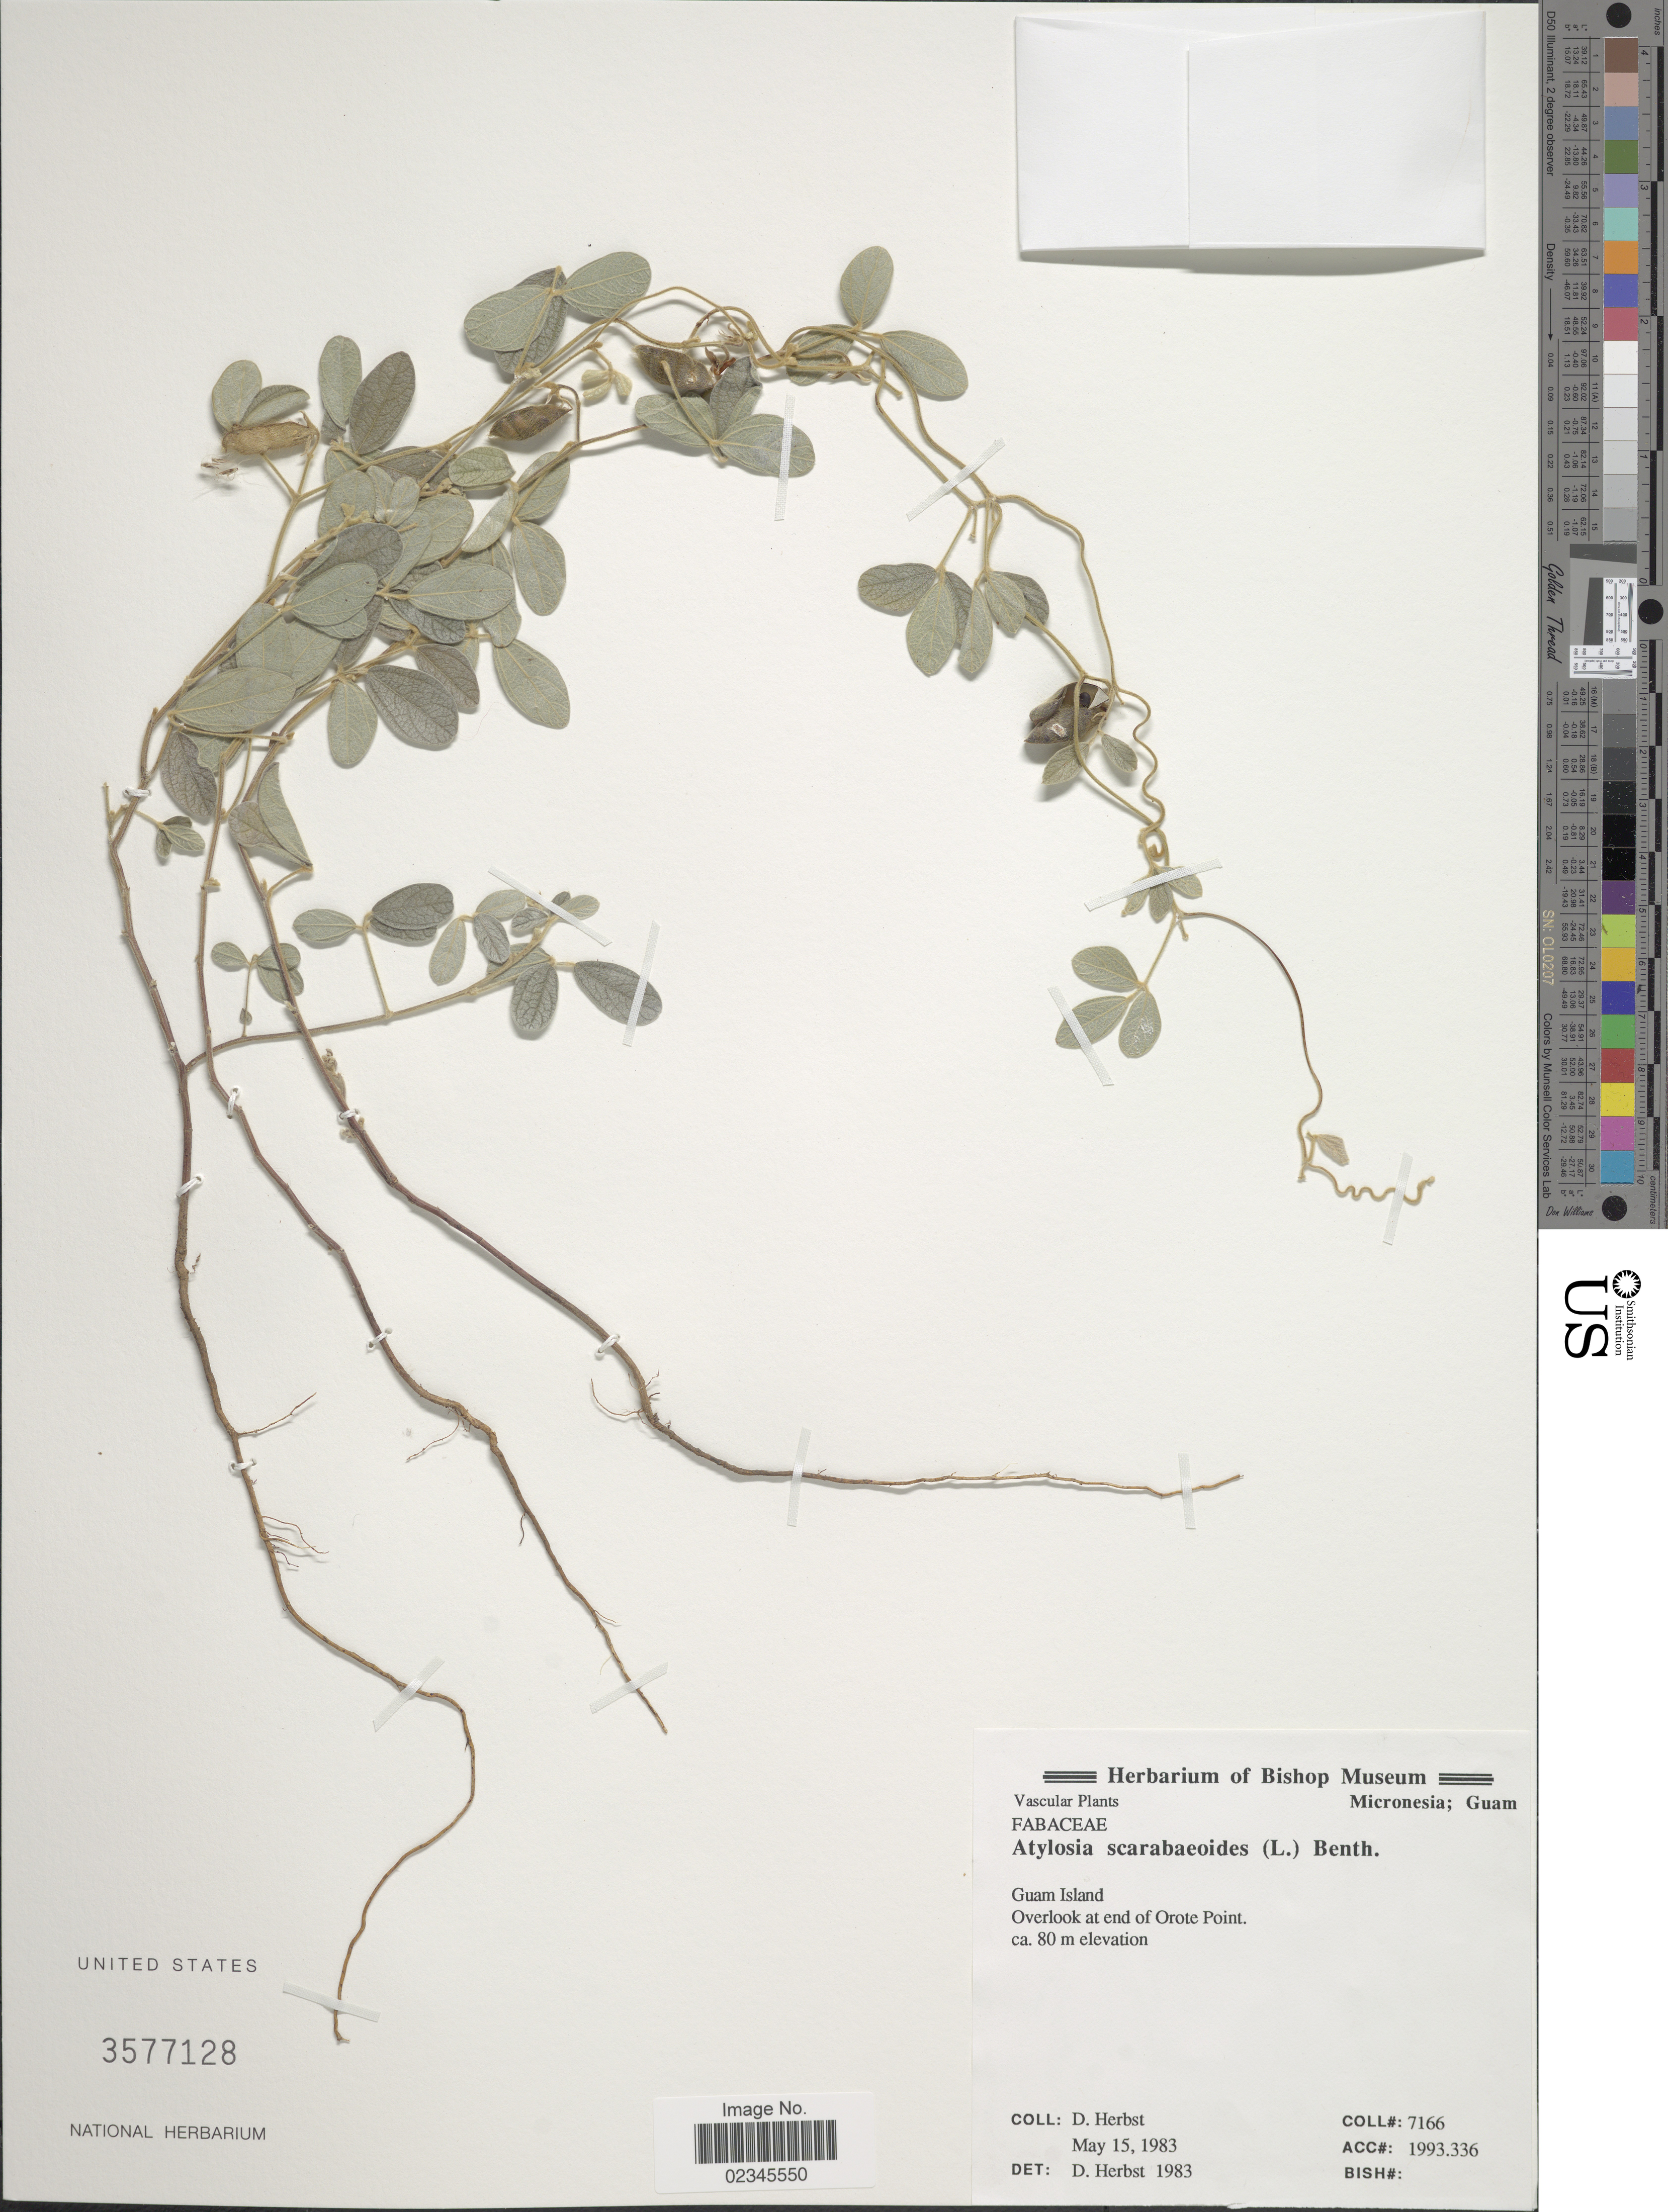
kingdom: Plantae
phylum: Tracheophyta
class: Magnoliopsida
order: Fabales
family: Fabaceae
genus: Cajanus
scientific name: Cajanus scarabaeoides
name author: (L.) Thou. ex Graham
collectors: D. Herbst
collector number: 7166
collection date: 1983-05-15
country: Guam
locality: Guam Island. Overlook at end of Orote Point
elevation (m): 80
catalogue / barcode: US 3577128